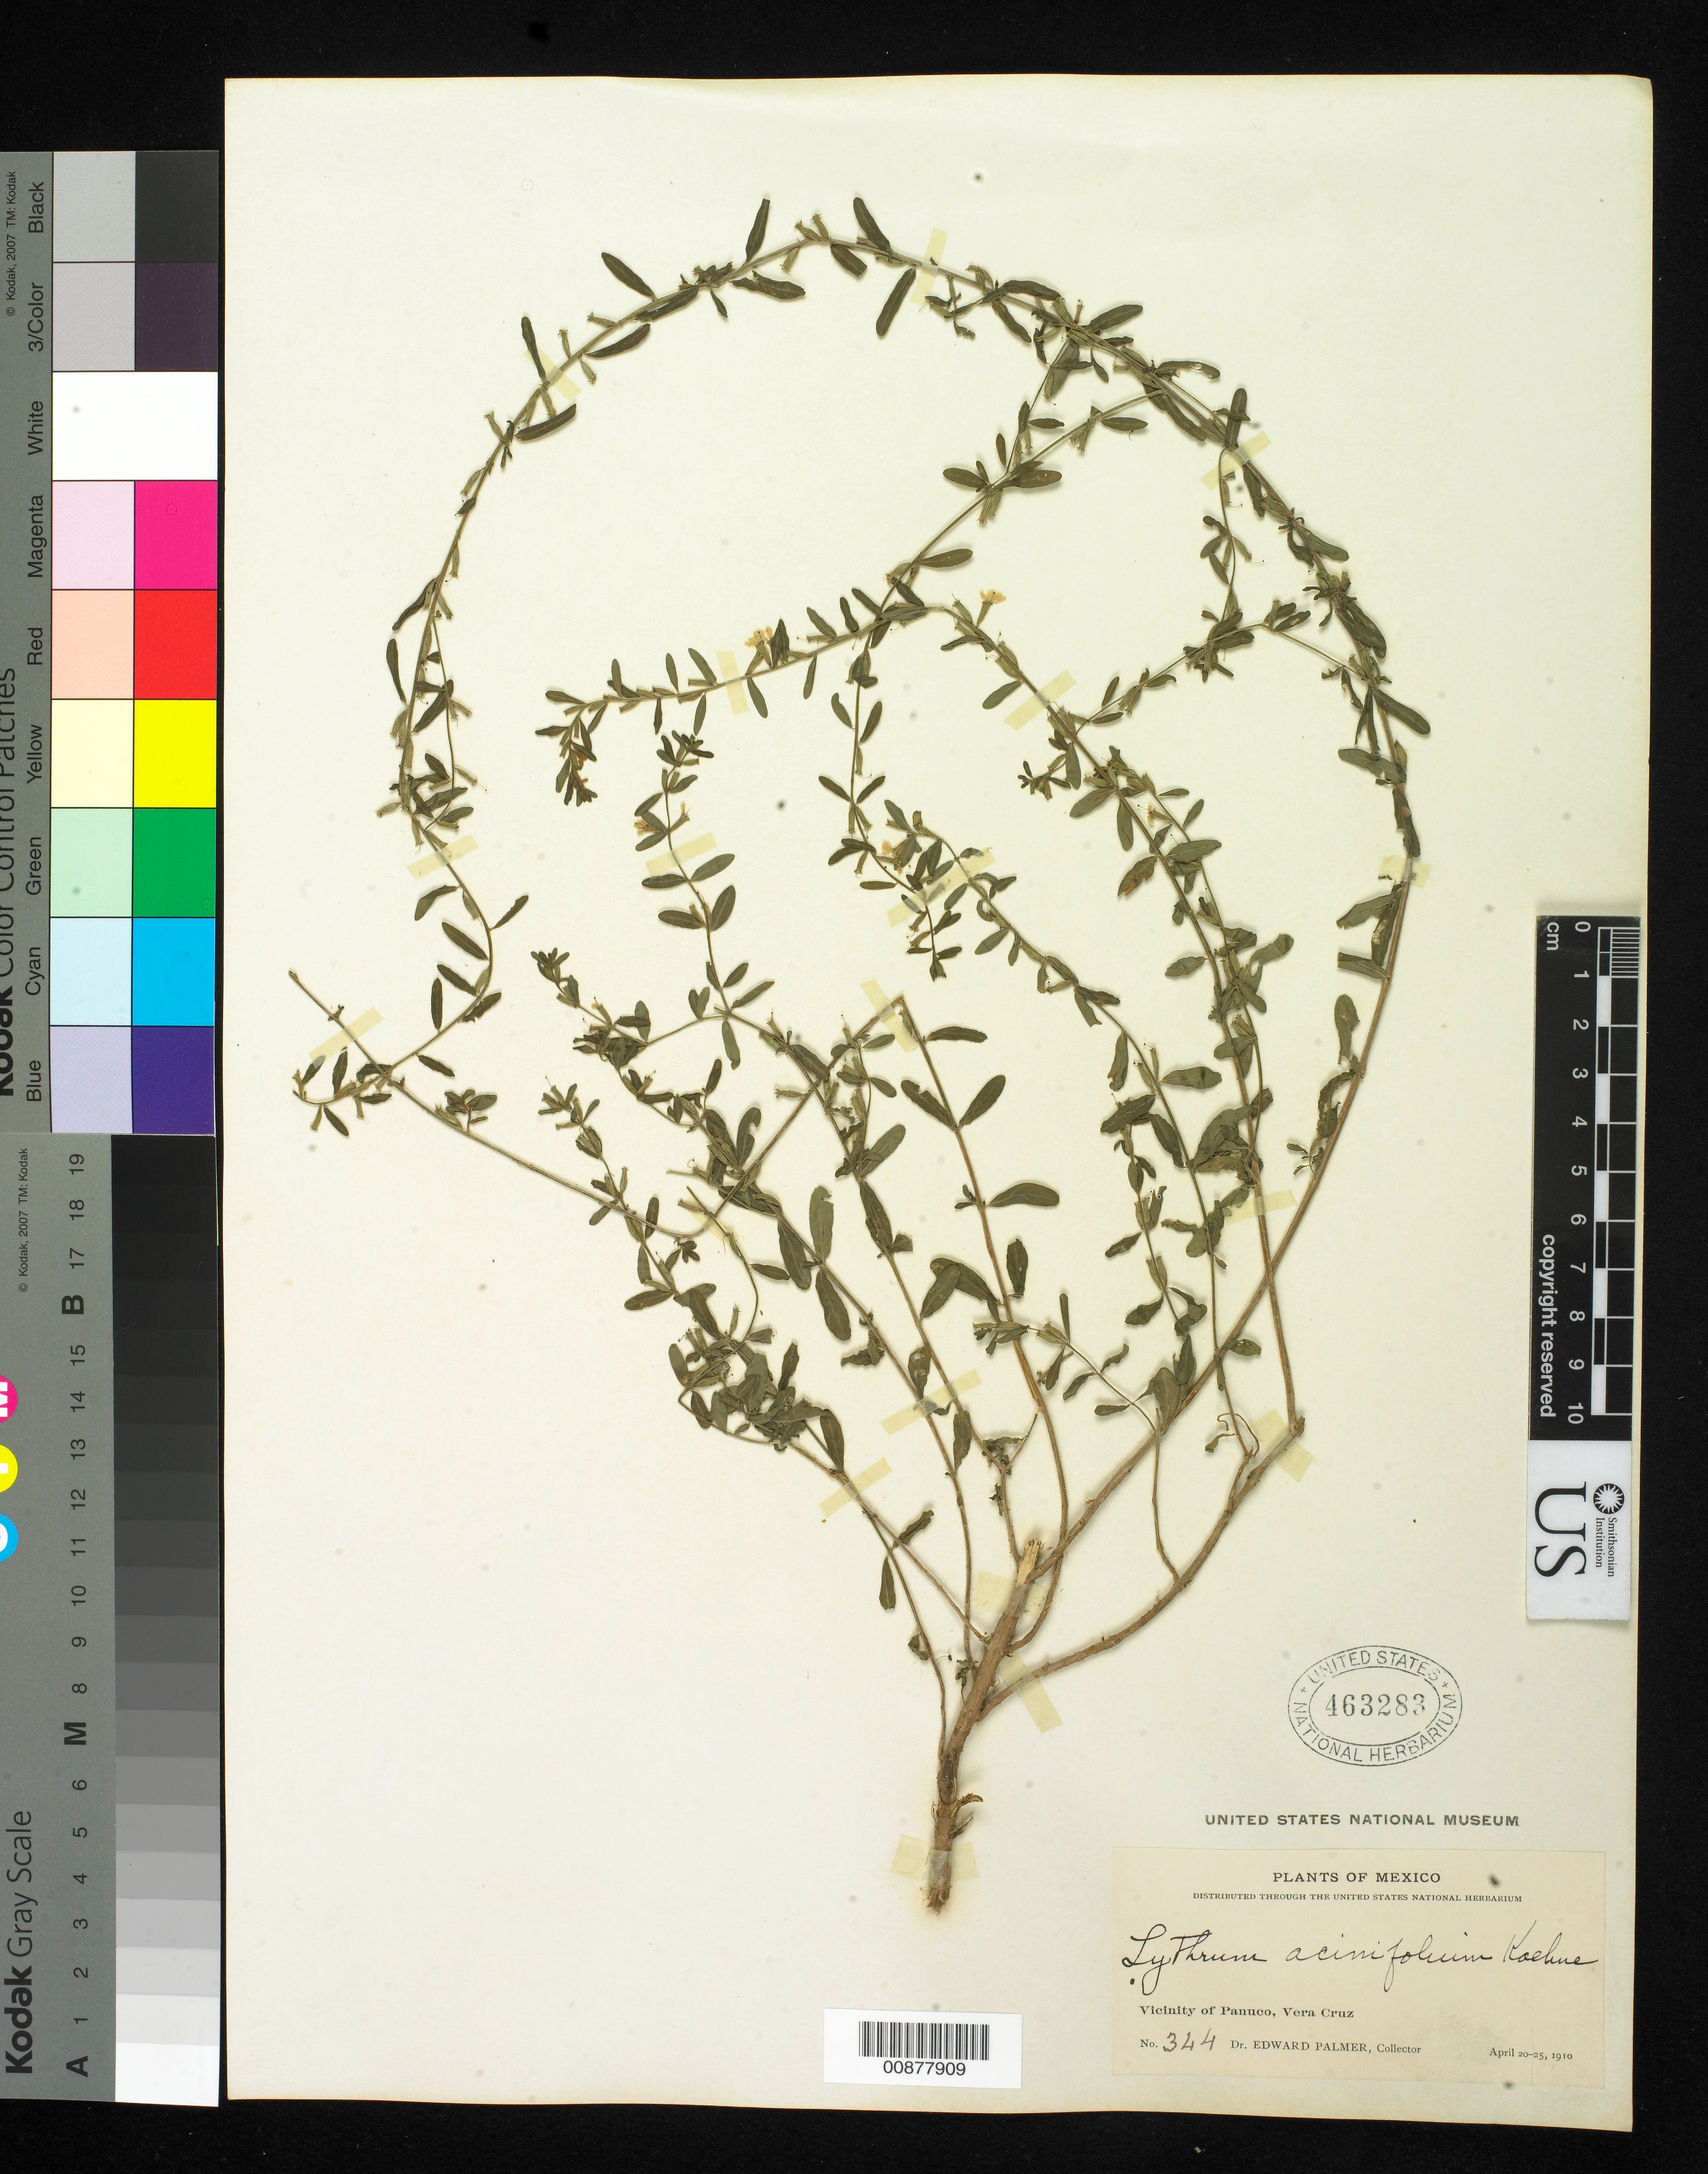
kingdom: Plantae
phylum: Tracheophyta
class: Magnoliopsida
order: Myrtales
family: Lythraceae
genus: Lythrum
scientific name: Lythrum acinifolium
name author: Sessé & Moc. ex Koehne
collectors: E. Palmer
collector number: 344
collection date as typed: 20 Apr 1910 to 25 Apr 1910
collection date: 1910-04-20/1910-04-25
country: Mexico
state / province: Veracruz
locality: Vicinity of Panuco, Veracruz.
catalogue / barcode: US 463283